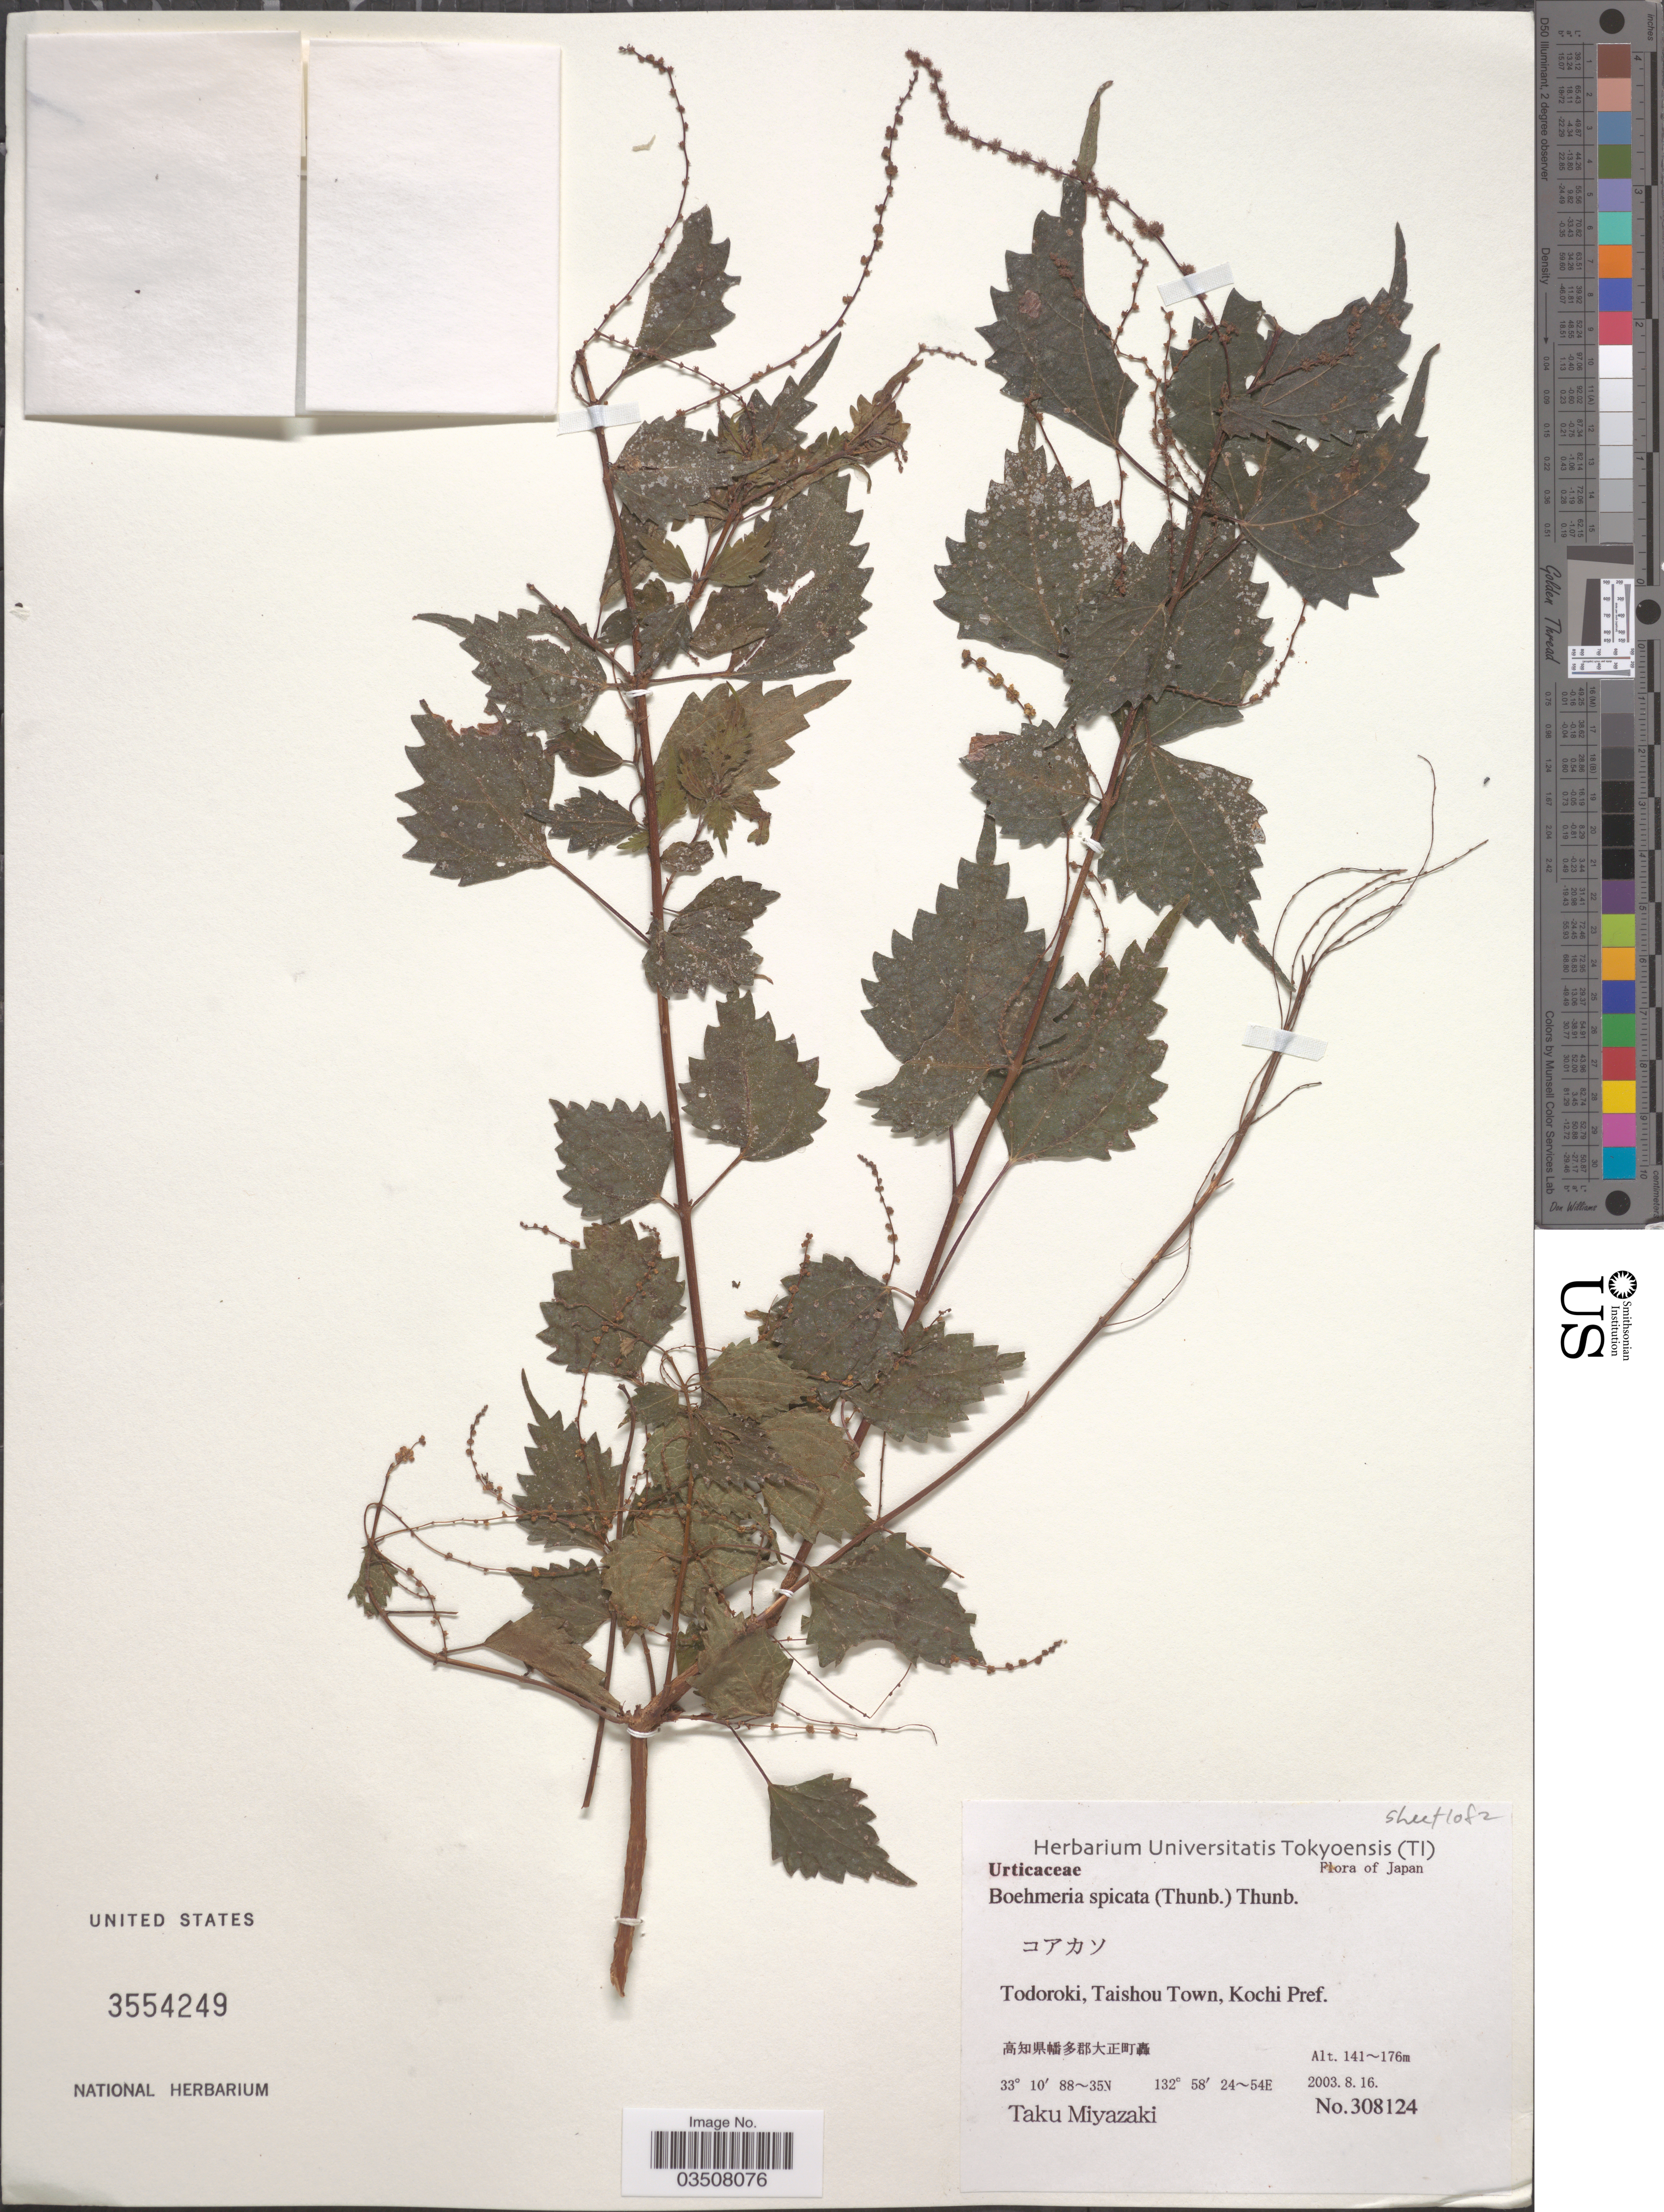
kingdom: Plantae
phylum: Tracheophyta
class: Magnoliopsida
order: Rosales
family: Urticaceae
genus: Boehmeria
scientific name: Boehmeria spicata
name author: (Thunb.) Thunb.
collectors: T. Miyazaki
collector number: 308124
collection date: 2003-08-16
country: Japan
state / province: Koti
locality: Todoroki, Taishou Town, Kochi Pref.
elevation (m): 141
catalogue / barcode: US 3554249